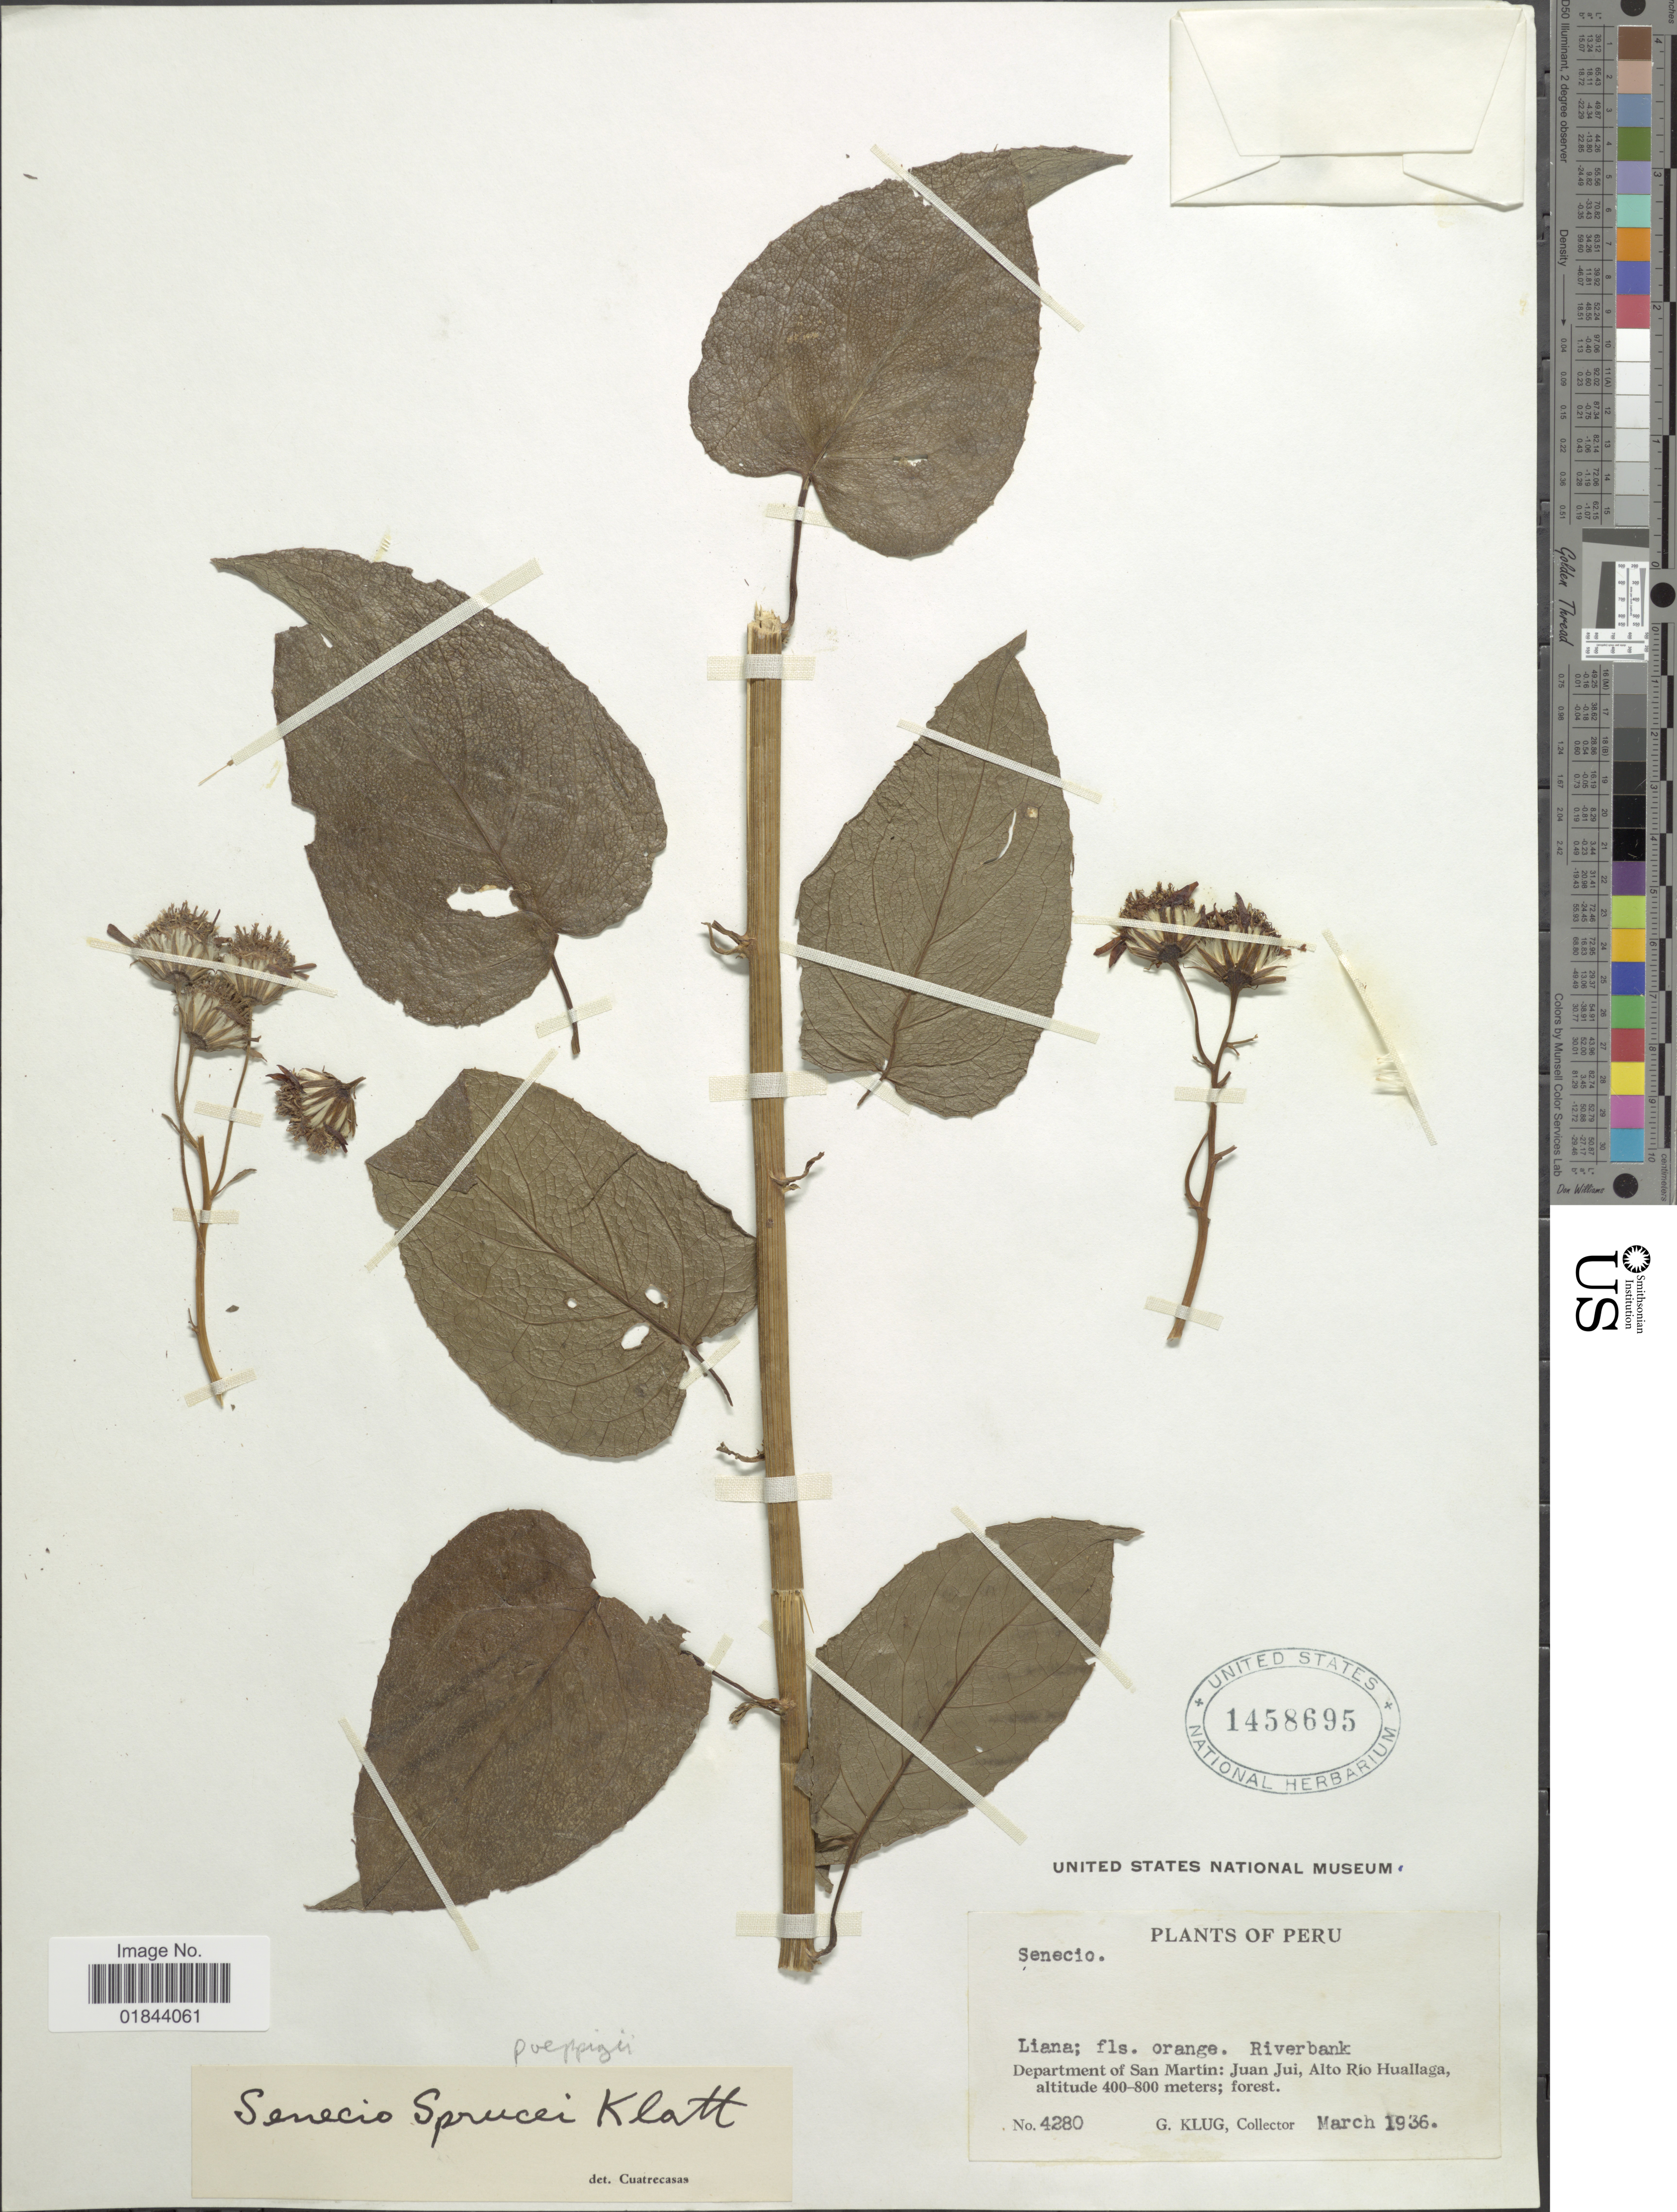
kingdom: Plantae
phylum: Tracheophyta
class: Magnoliopsida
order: Asterales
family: Asteraceae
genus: Pseudogynoxys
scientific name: Pseudogynoxys poeppigii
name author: (DC.) H. Rob. & Cuatrec.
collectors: G. Klug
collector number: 4280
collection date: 1936-03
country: Peru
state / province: San Martín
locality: Riverbank, Department of San Martin: Juan Jui, Alto Río Huallaga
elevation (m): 122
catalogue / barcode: US 1458695